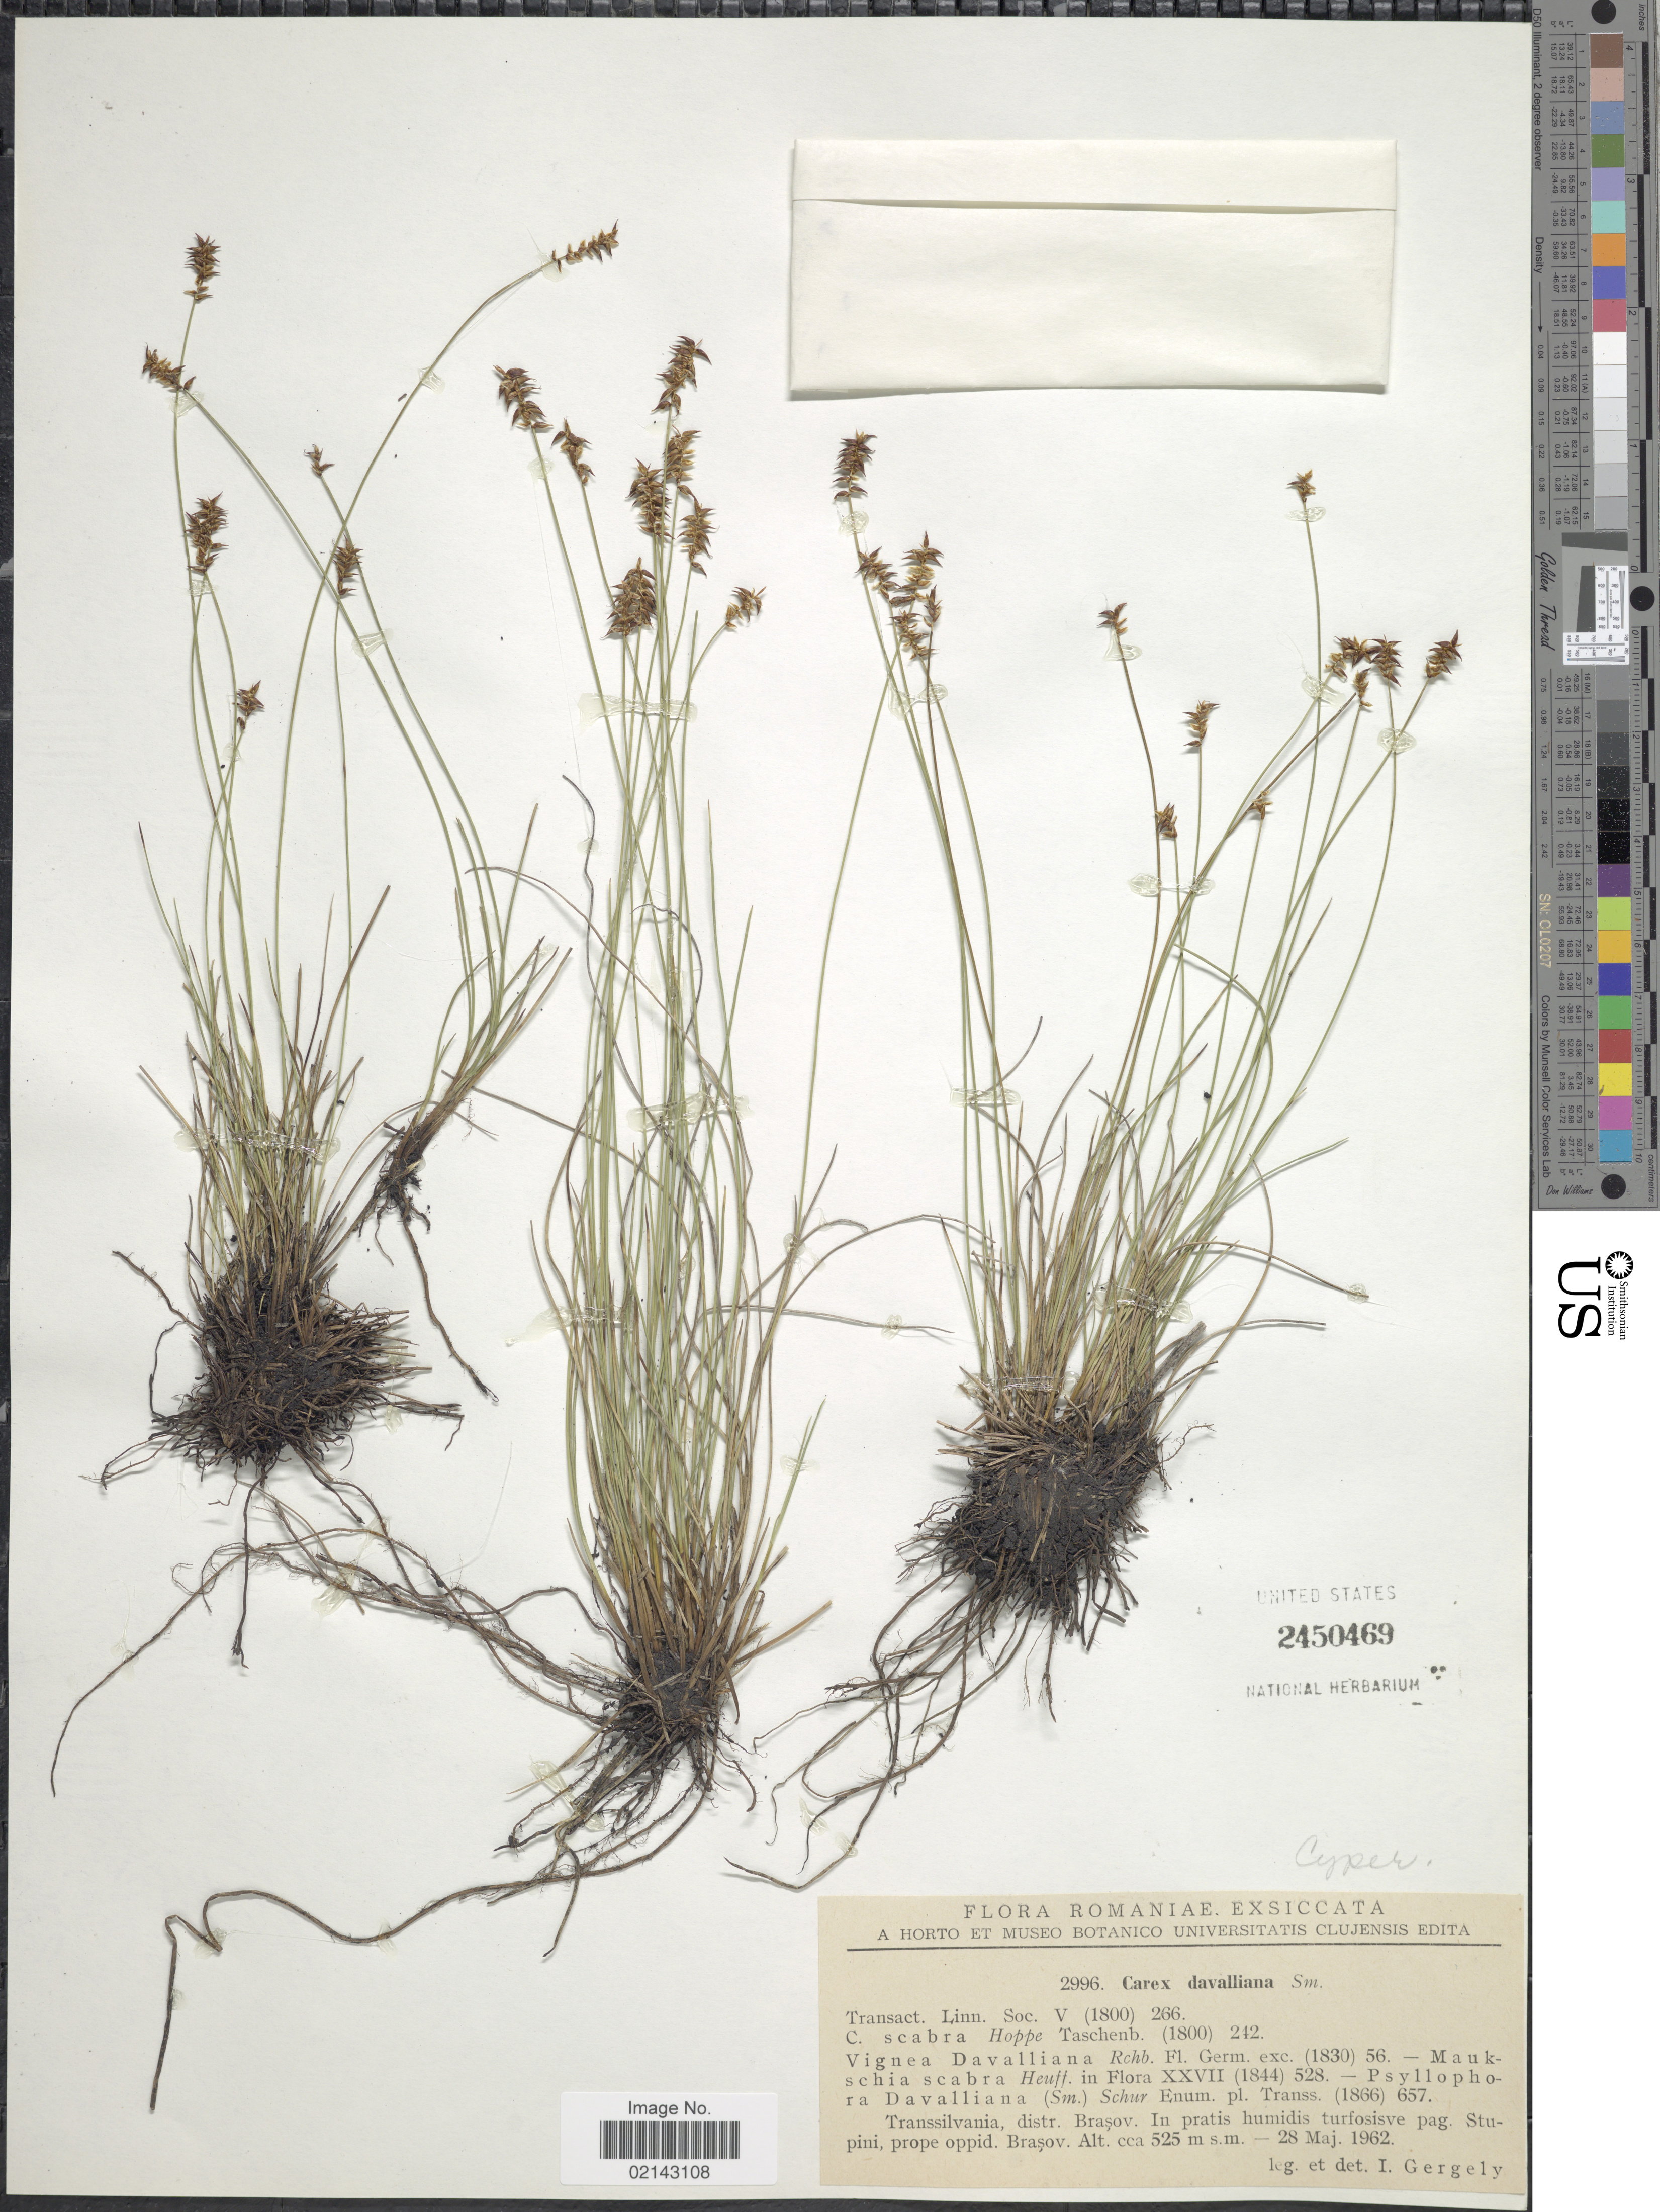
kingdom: Plantae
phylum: Tracheophyta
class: Liliopsida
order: Poales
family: Cyperaceae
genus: Carex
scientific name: Carex davalliana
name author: Sm.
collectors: I. Gergely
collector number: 2996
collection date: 1962-05-28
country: Romania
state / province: Brasov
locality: Romaniae. Transsilvania. In pratis humides turfosisve pag. Stupini, prope oppid. Brasov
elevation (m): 525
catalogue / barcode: US 2450469